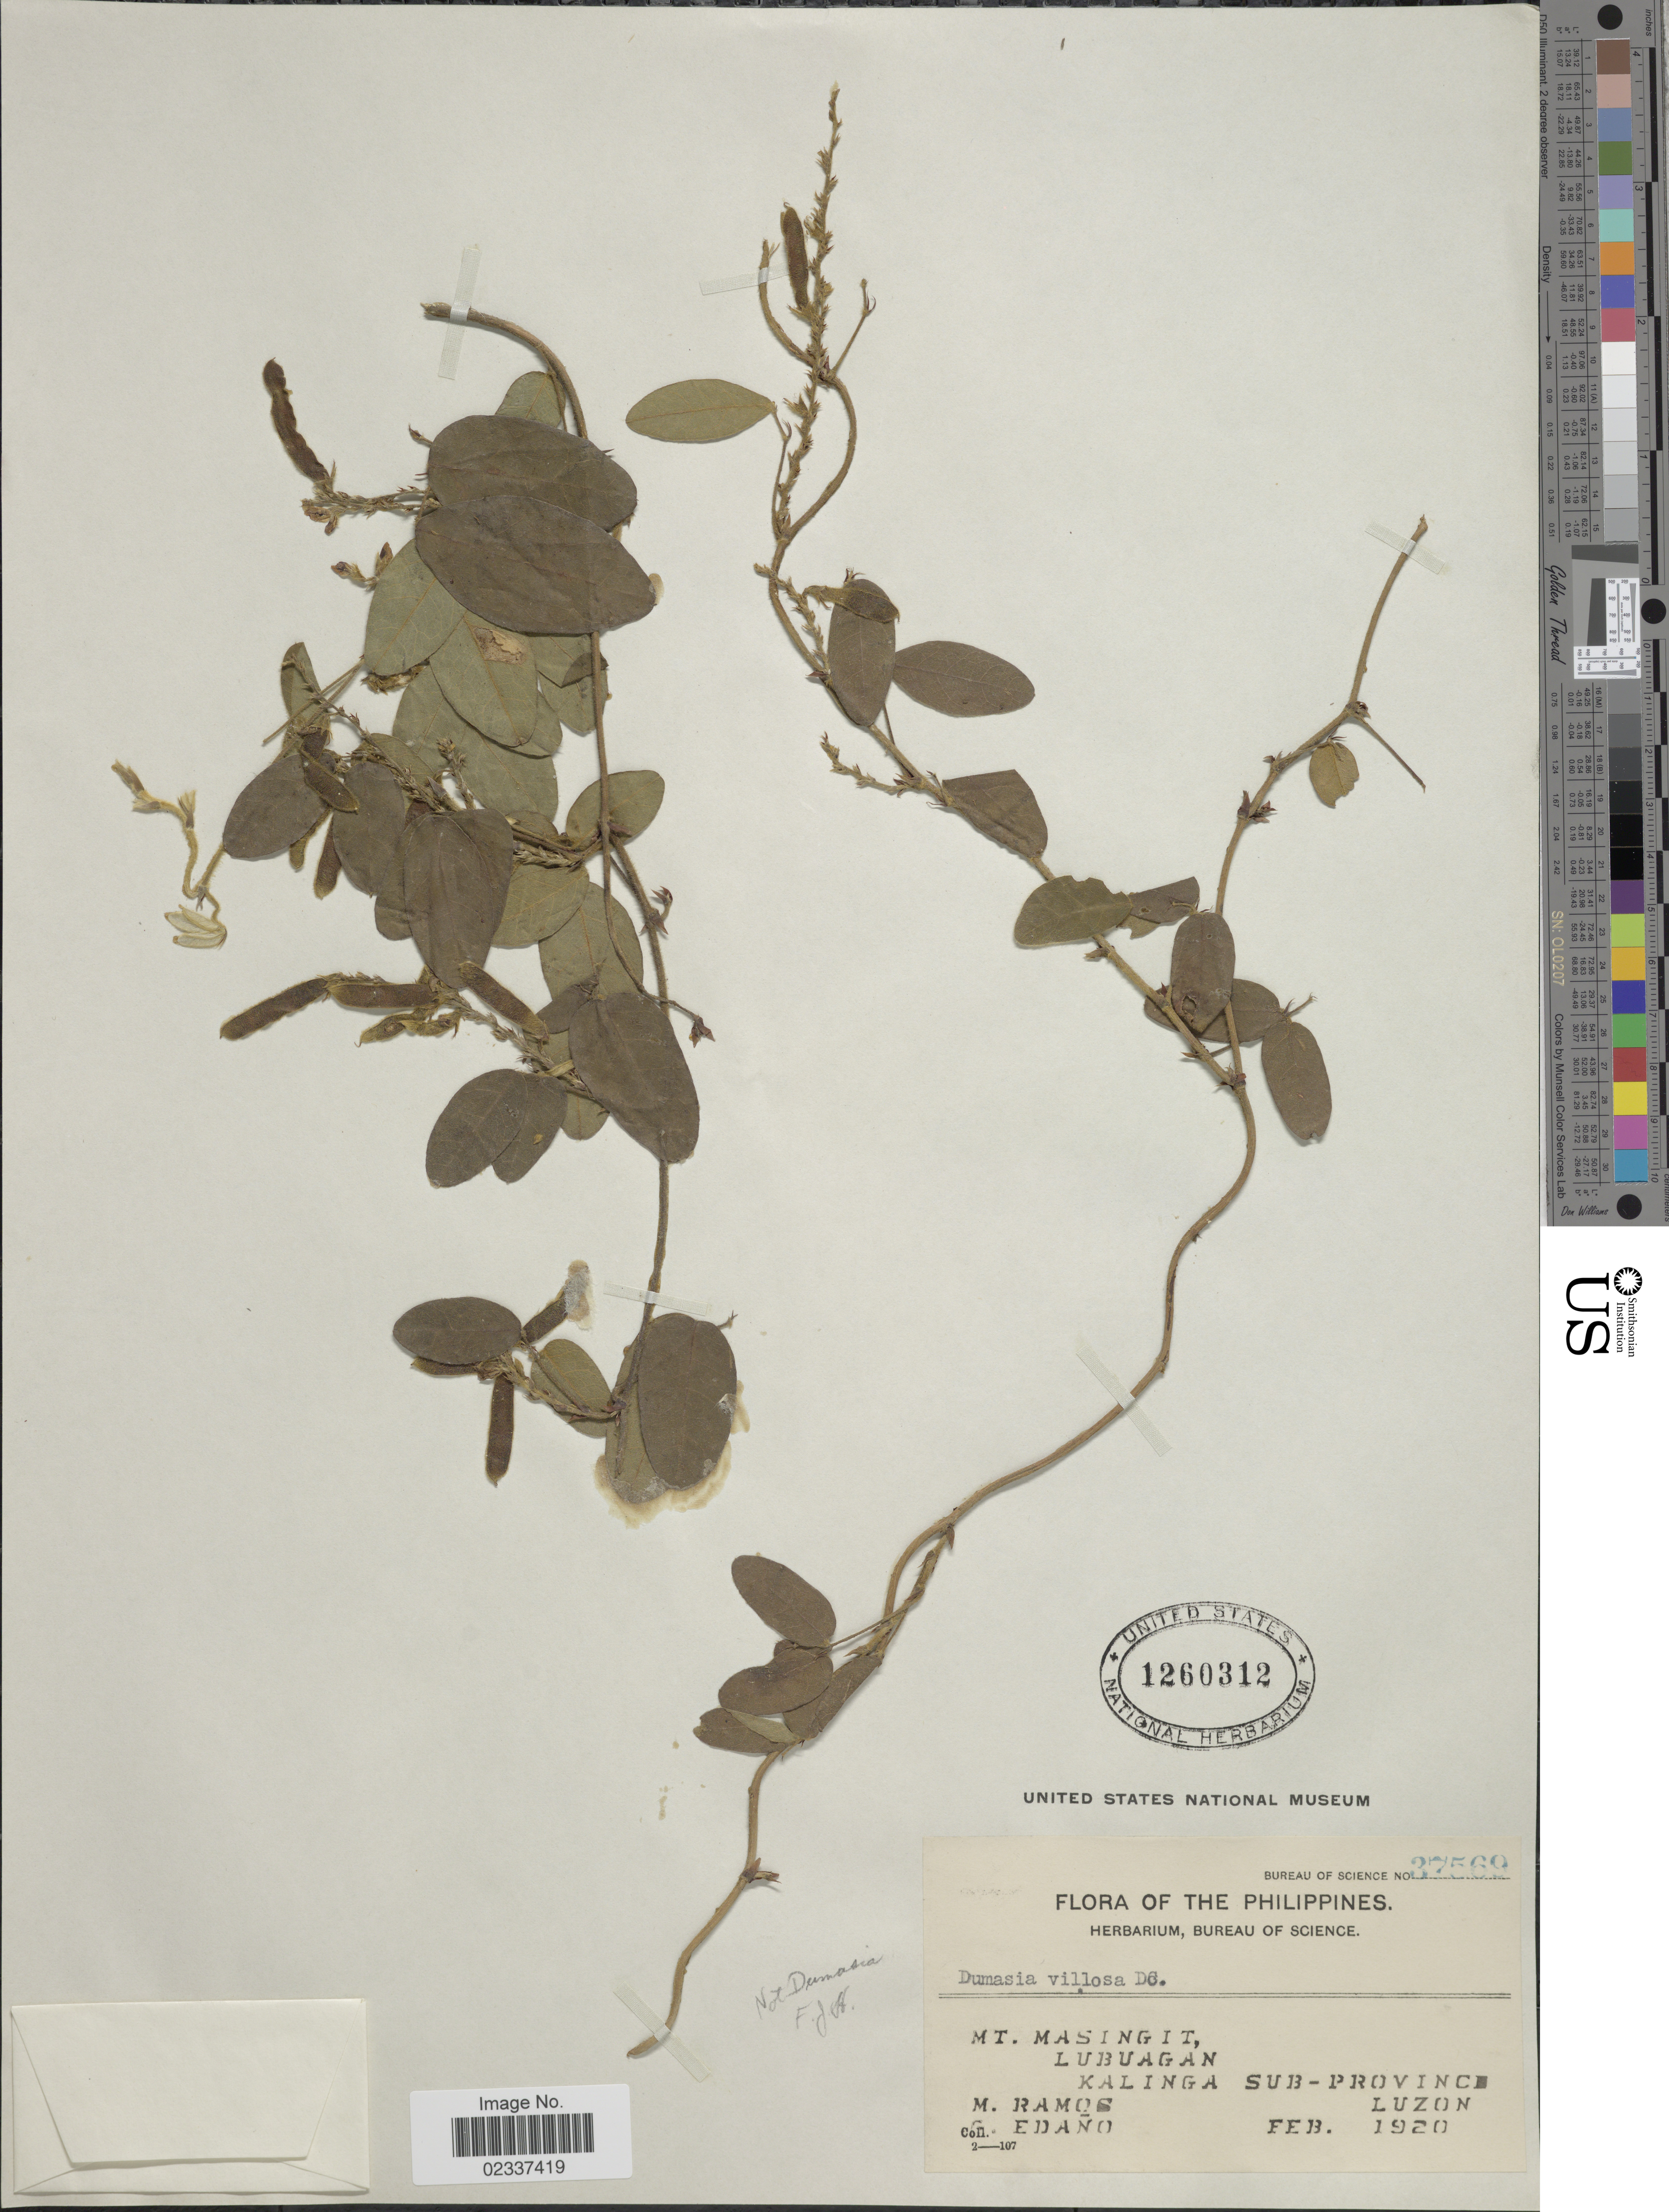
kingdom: Plantae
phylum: Tracheophyta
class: Magnoliopsida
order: Fabales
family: Fabaceae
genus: Shuteria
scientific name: Shuteria vestita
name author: Wight & Arn.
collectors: M. Ramos & G. Edaño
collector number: Bureau of Science 37569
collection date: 1920-02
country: Philippines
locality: Mt. Masingit, Lubuagan, Kalinga, Sub-Province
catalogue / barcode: US 1260312